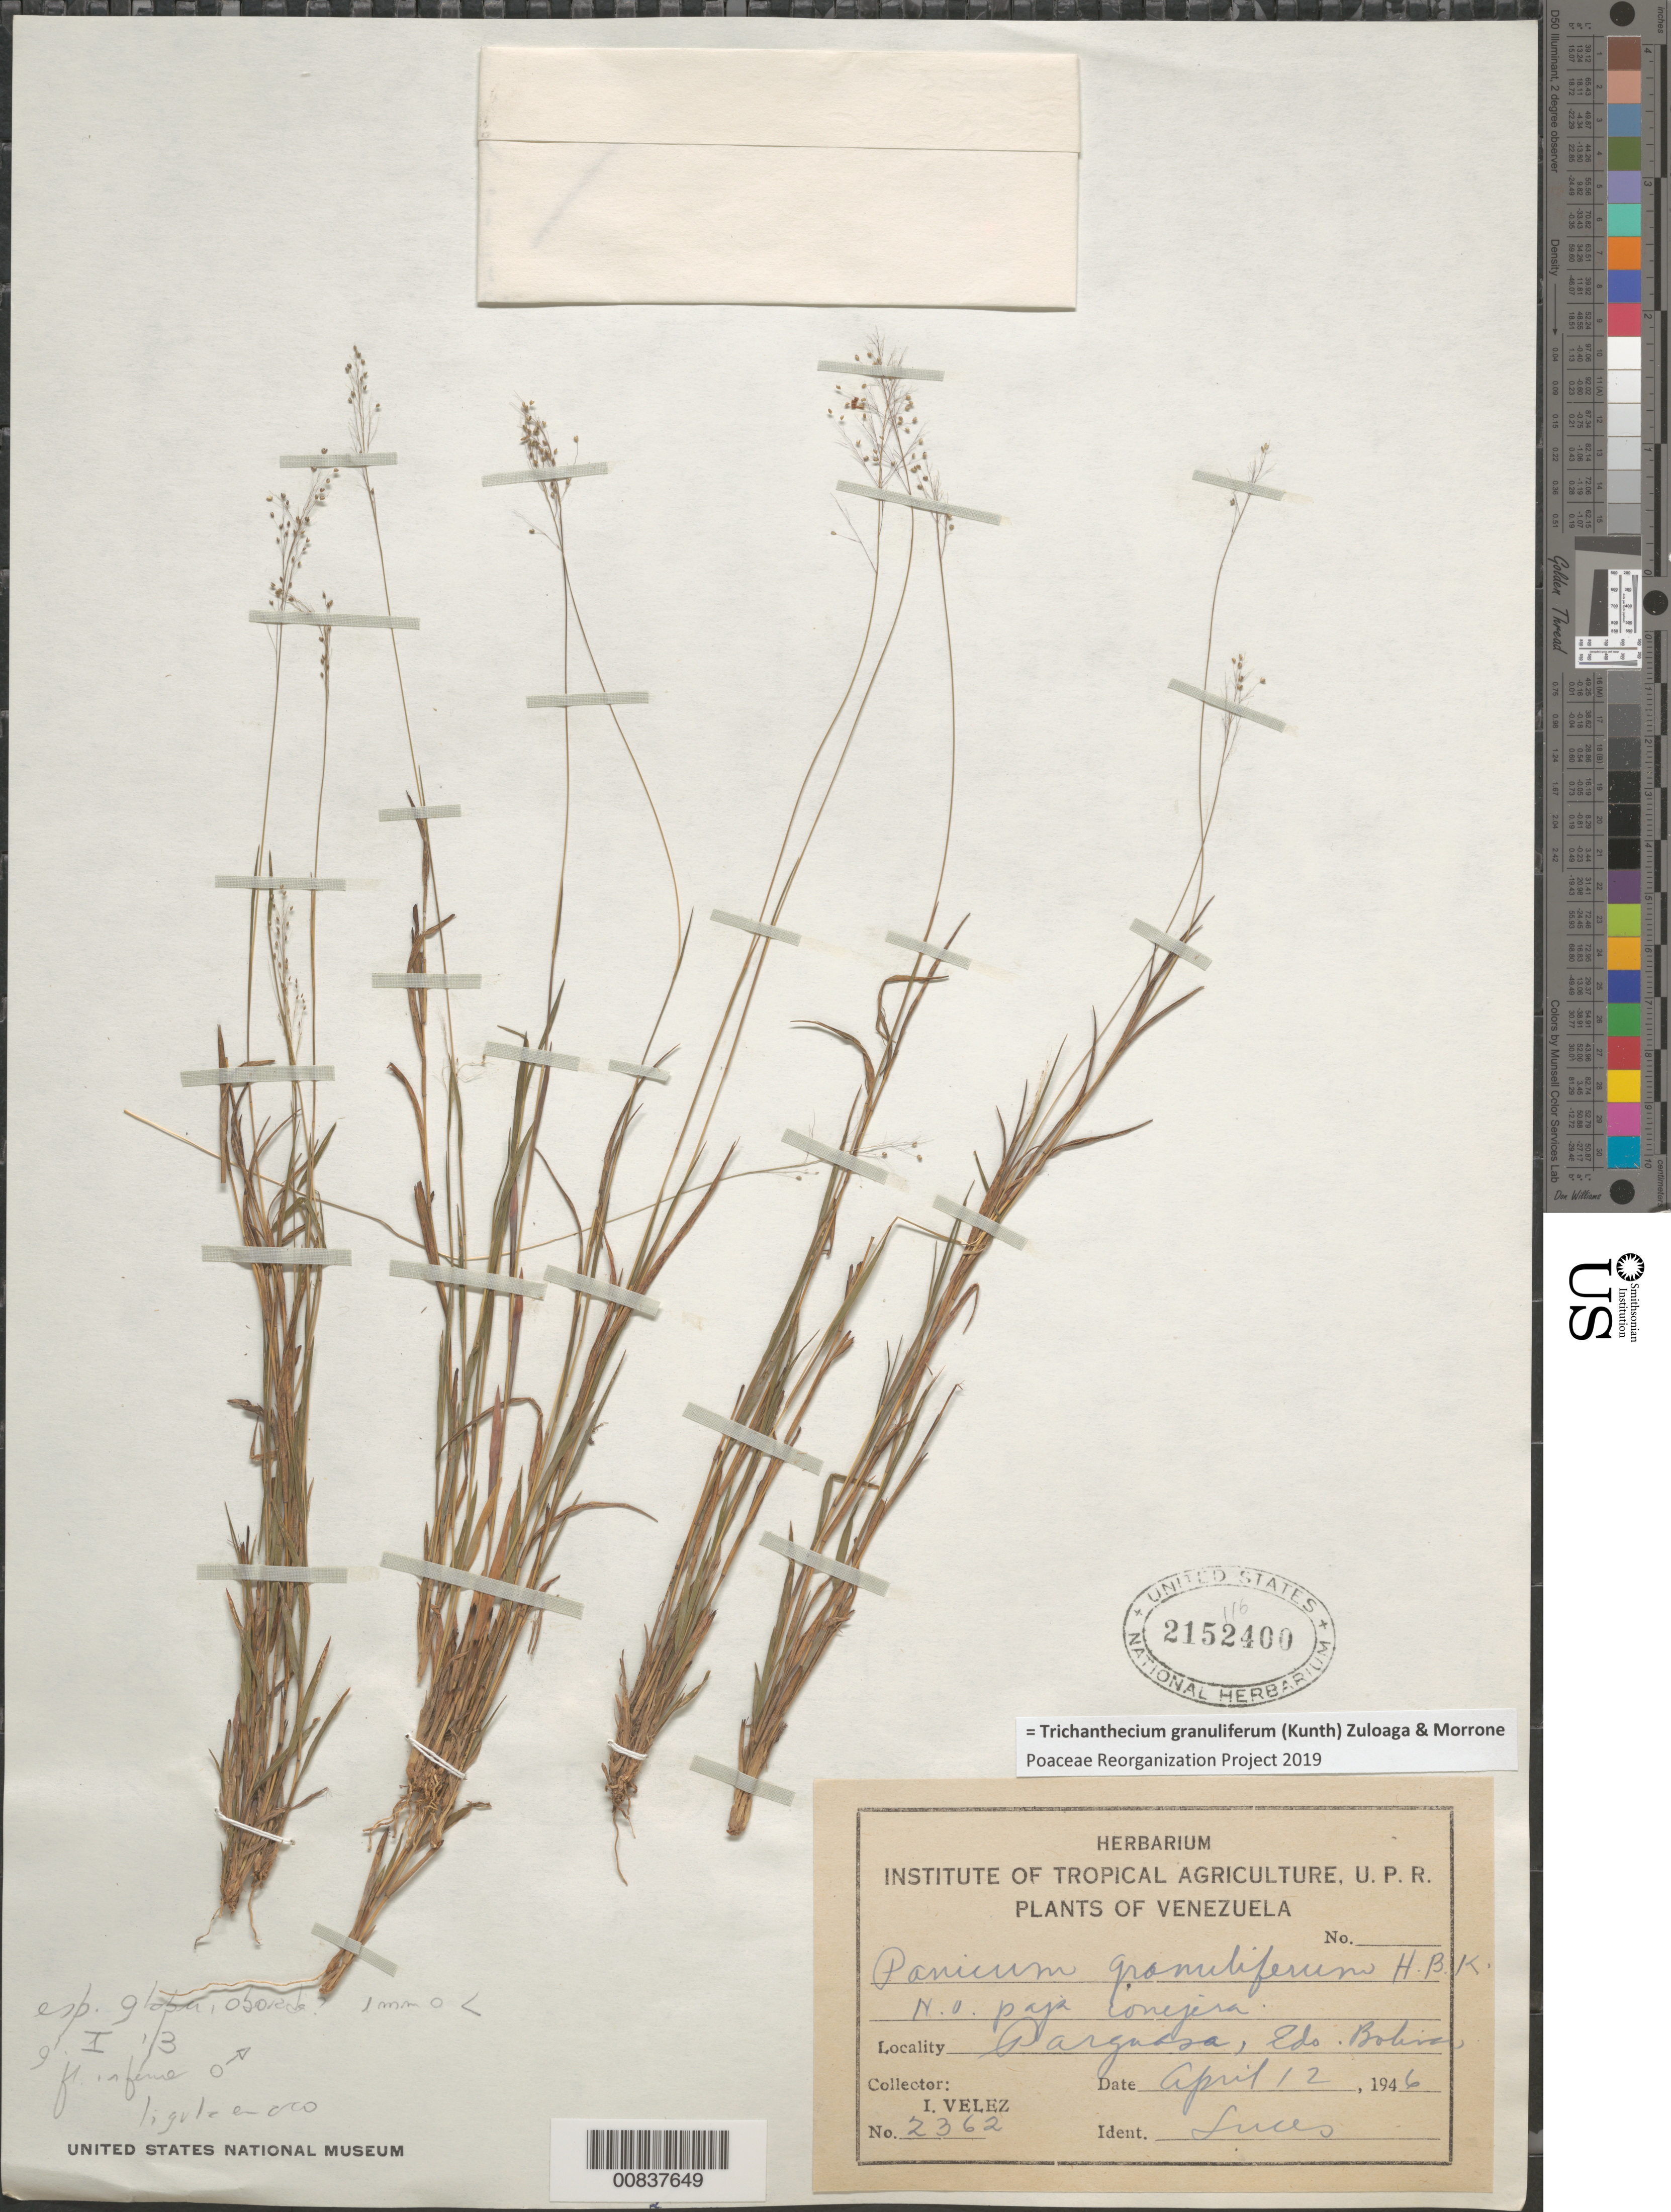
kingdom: Plantae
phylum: Tracheophyta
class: Liliopsida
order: Poales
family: Poaceae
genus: Trichanthecium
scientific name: Trichanthecium granuliferum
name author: (Kunth) Zuloaga & Morrone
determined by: Poaceae Reorganization Project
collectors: I. Velez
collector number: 2362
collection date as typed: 12-Apr-46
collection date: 1946-04-12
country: Venezuela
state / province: Bolívar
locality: Parguasa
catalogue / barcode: US 2152400